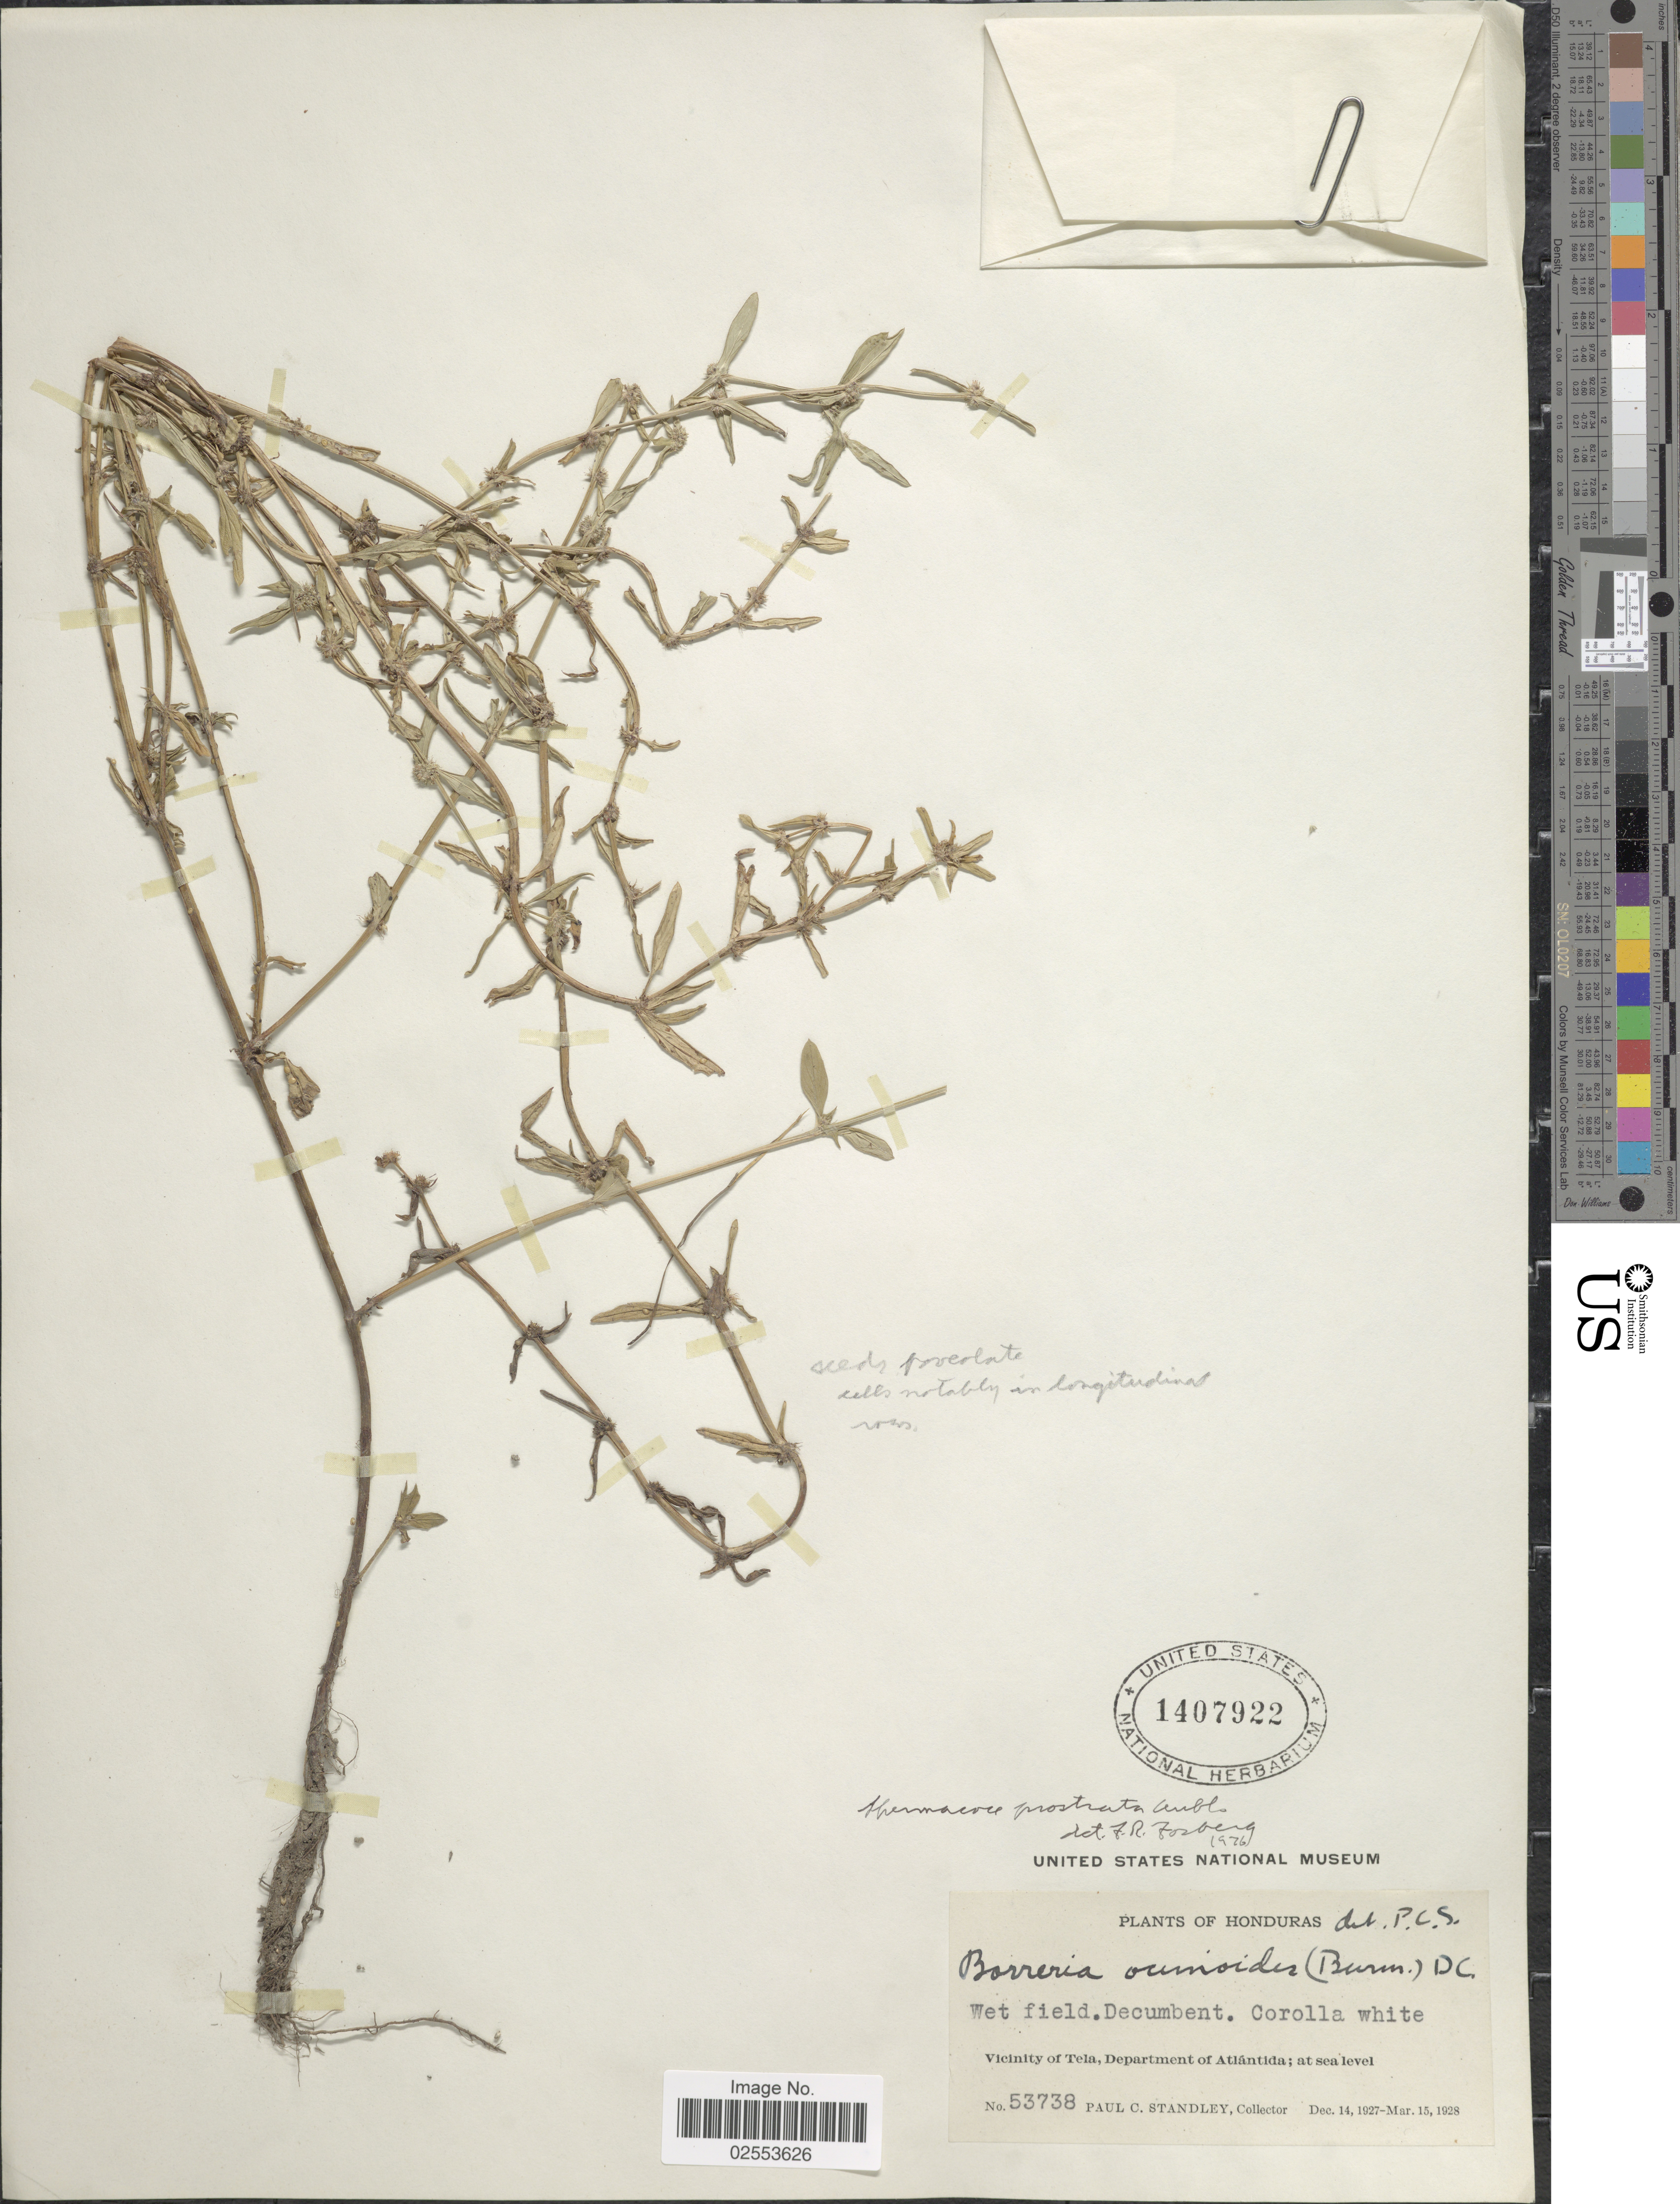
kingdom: Plantae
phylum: Tracheophyta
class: Magnoliopsida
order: Gentianales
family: Rubiaceae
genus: Spermacoce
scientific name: Spermacoce prostrata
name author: Aubl.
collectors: P. C. Standley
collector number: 53738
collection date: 1927-12-14/1928-03-15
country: Honduras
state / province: Atlántida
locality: Vicinity of Tela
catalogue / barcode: US 1407922